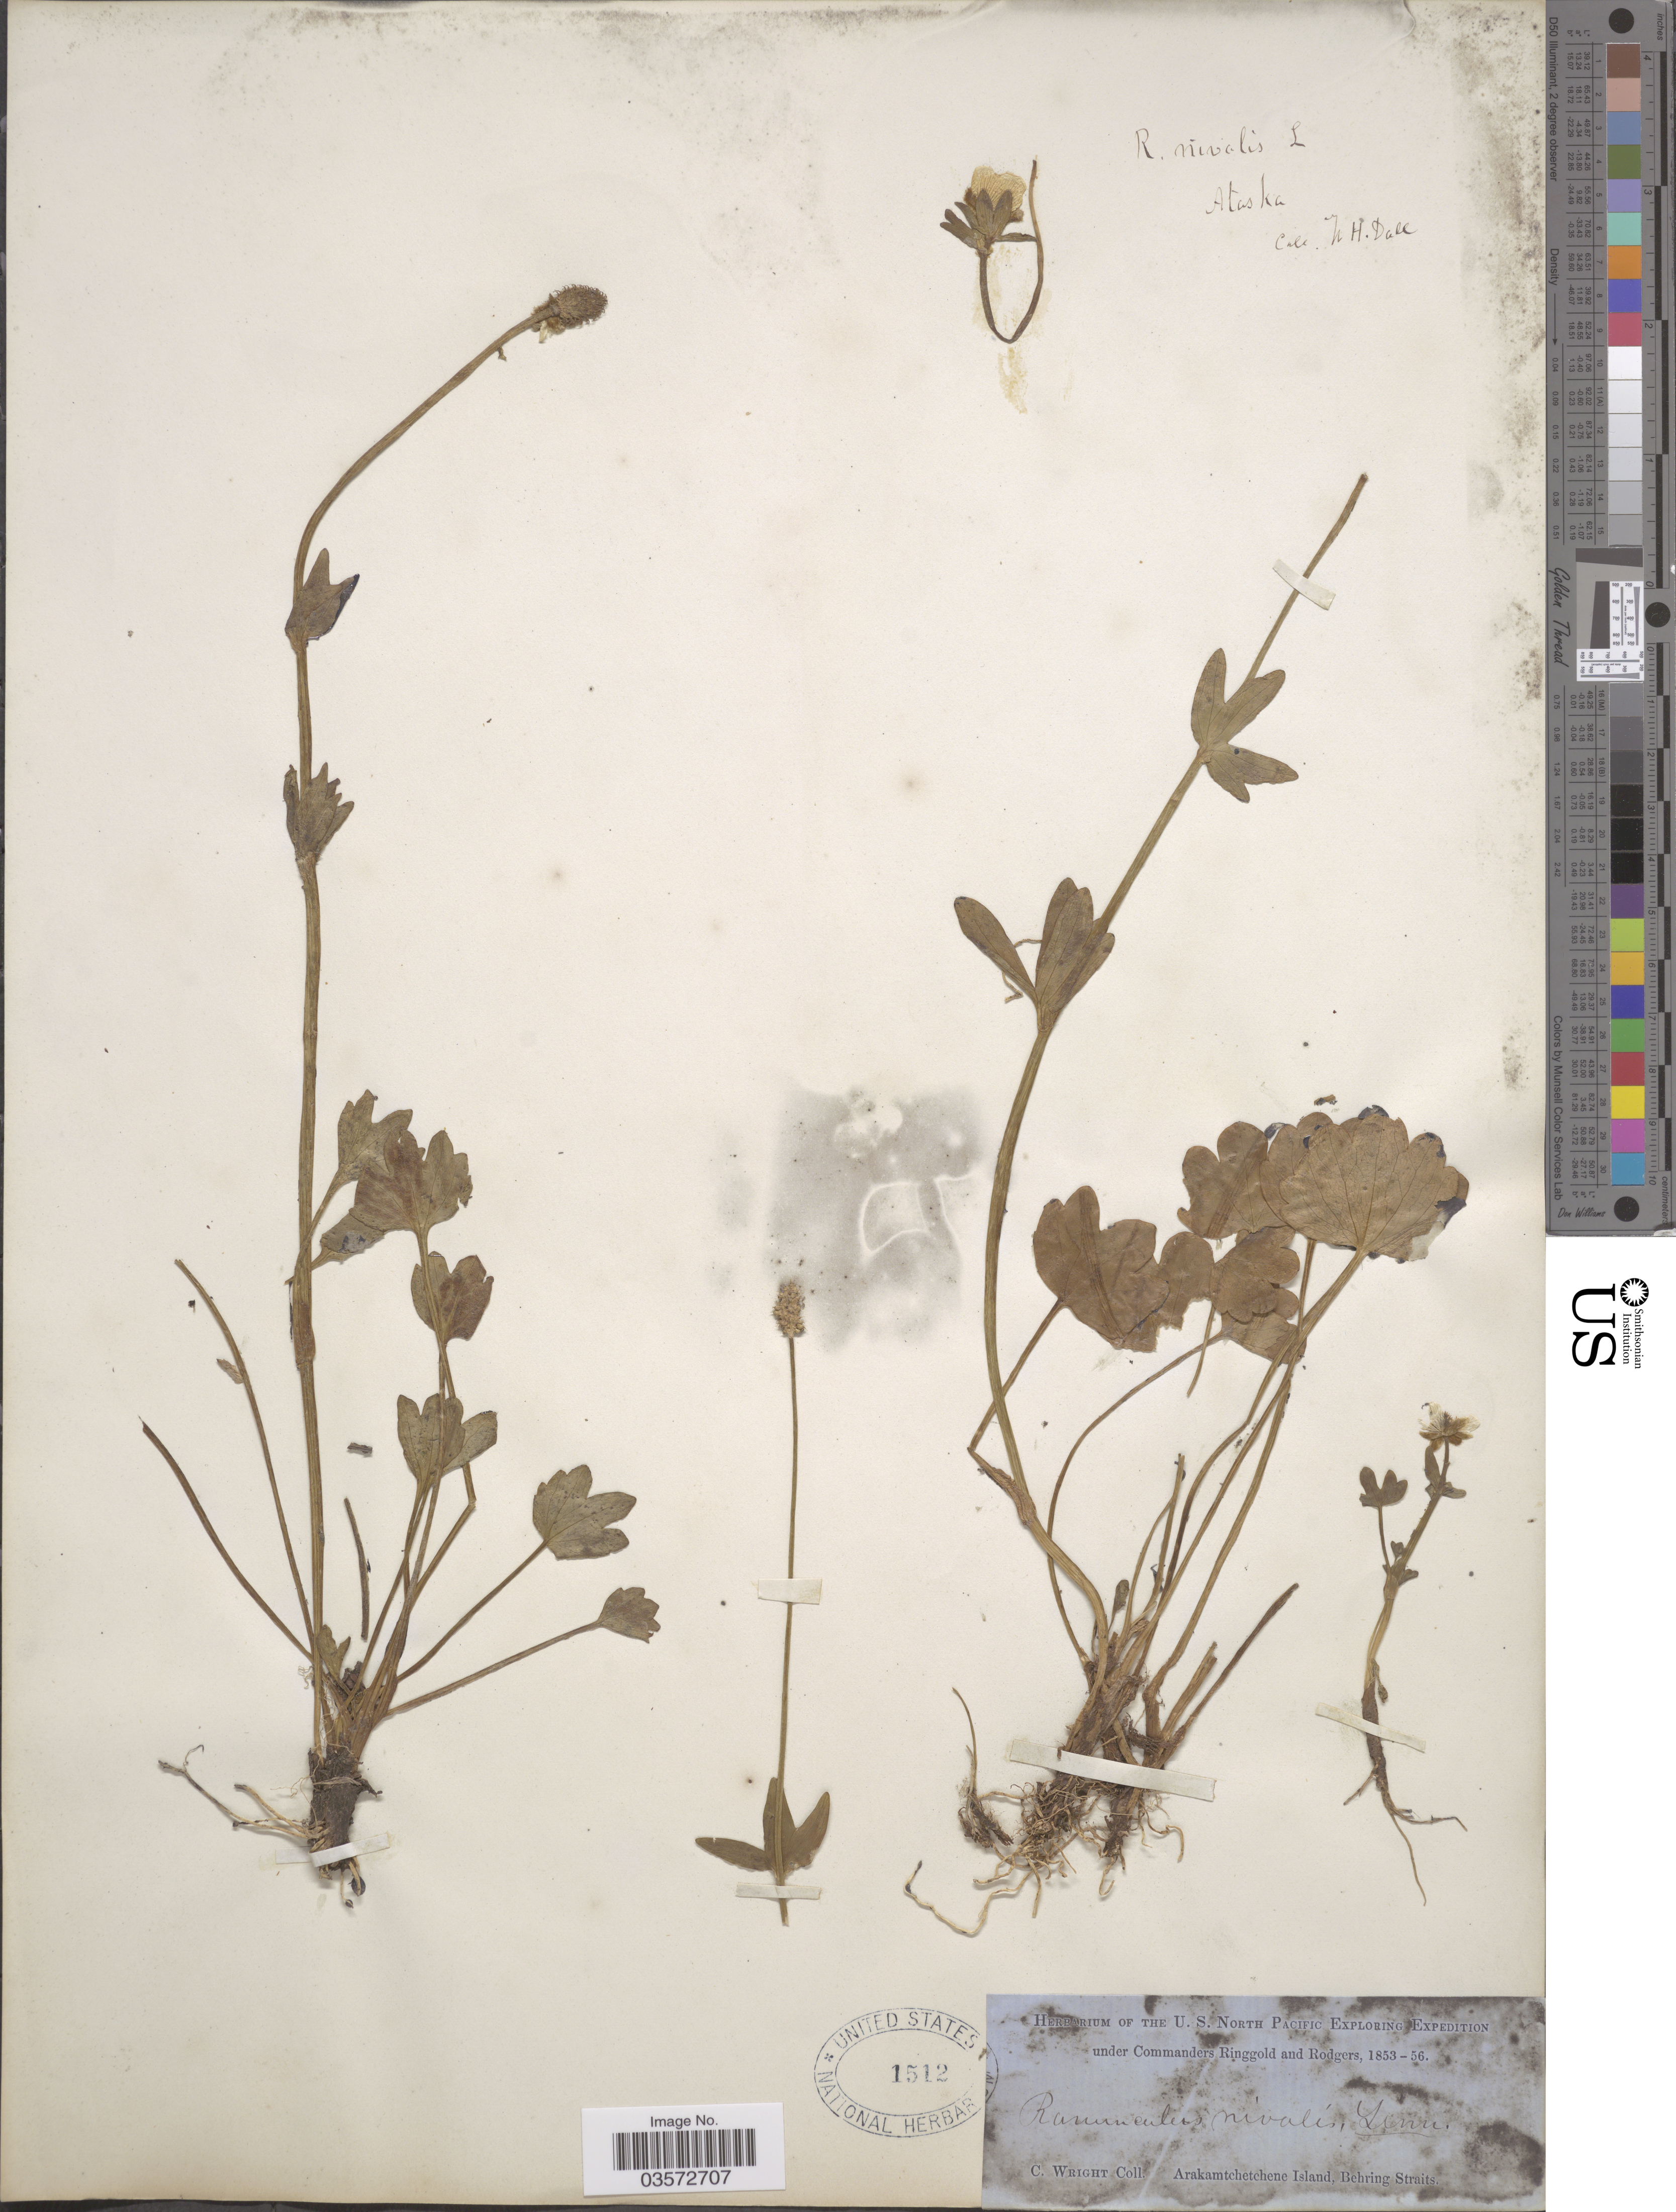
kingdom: Plantae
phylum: Tracheophyta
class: Magnoliopsida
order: Ranunculales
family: Ranunculaceae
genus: Ranunculus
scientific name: Ranunculus nivalis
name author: L.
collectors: C. Wright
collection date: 1853/1856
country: Russian Federation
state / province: Chukotka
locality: Arakamtchetchene Island, Behring Straits.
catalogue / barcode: US 1512